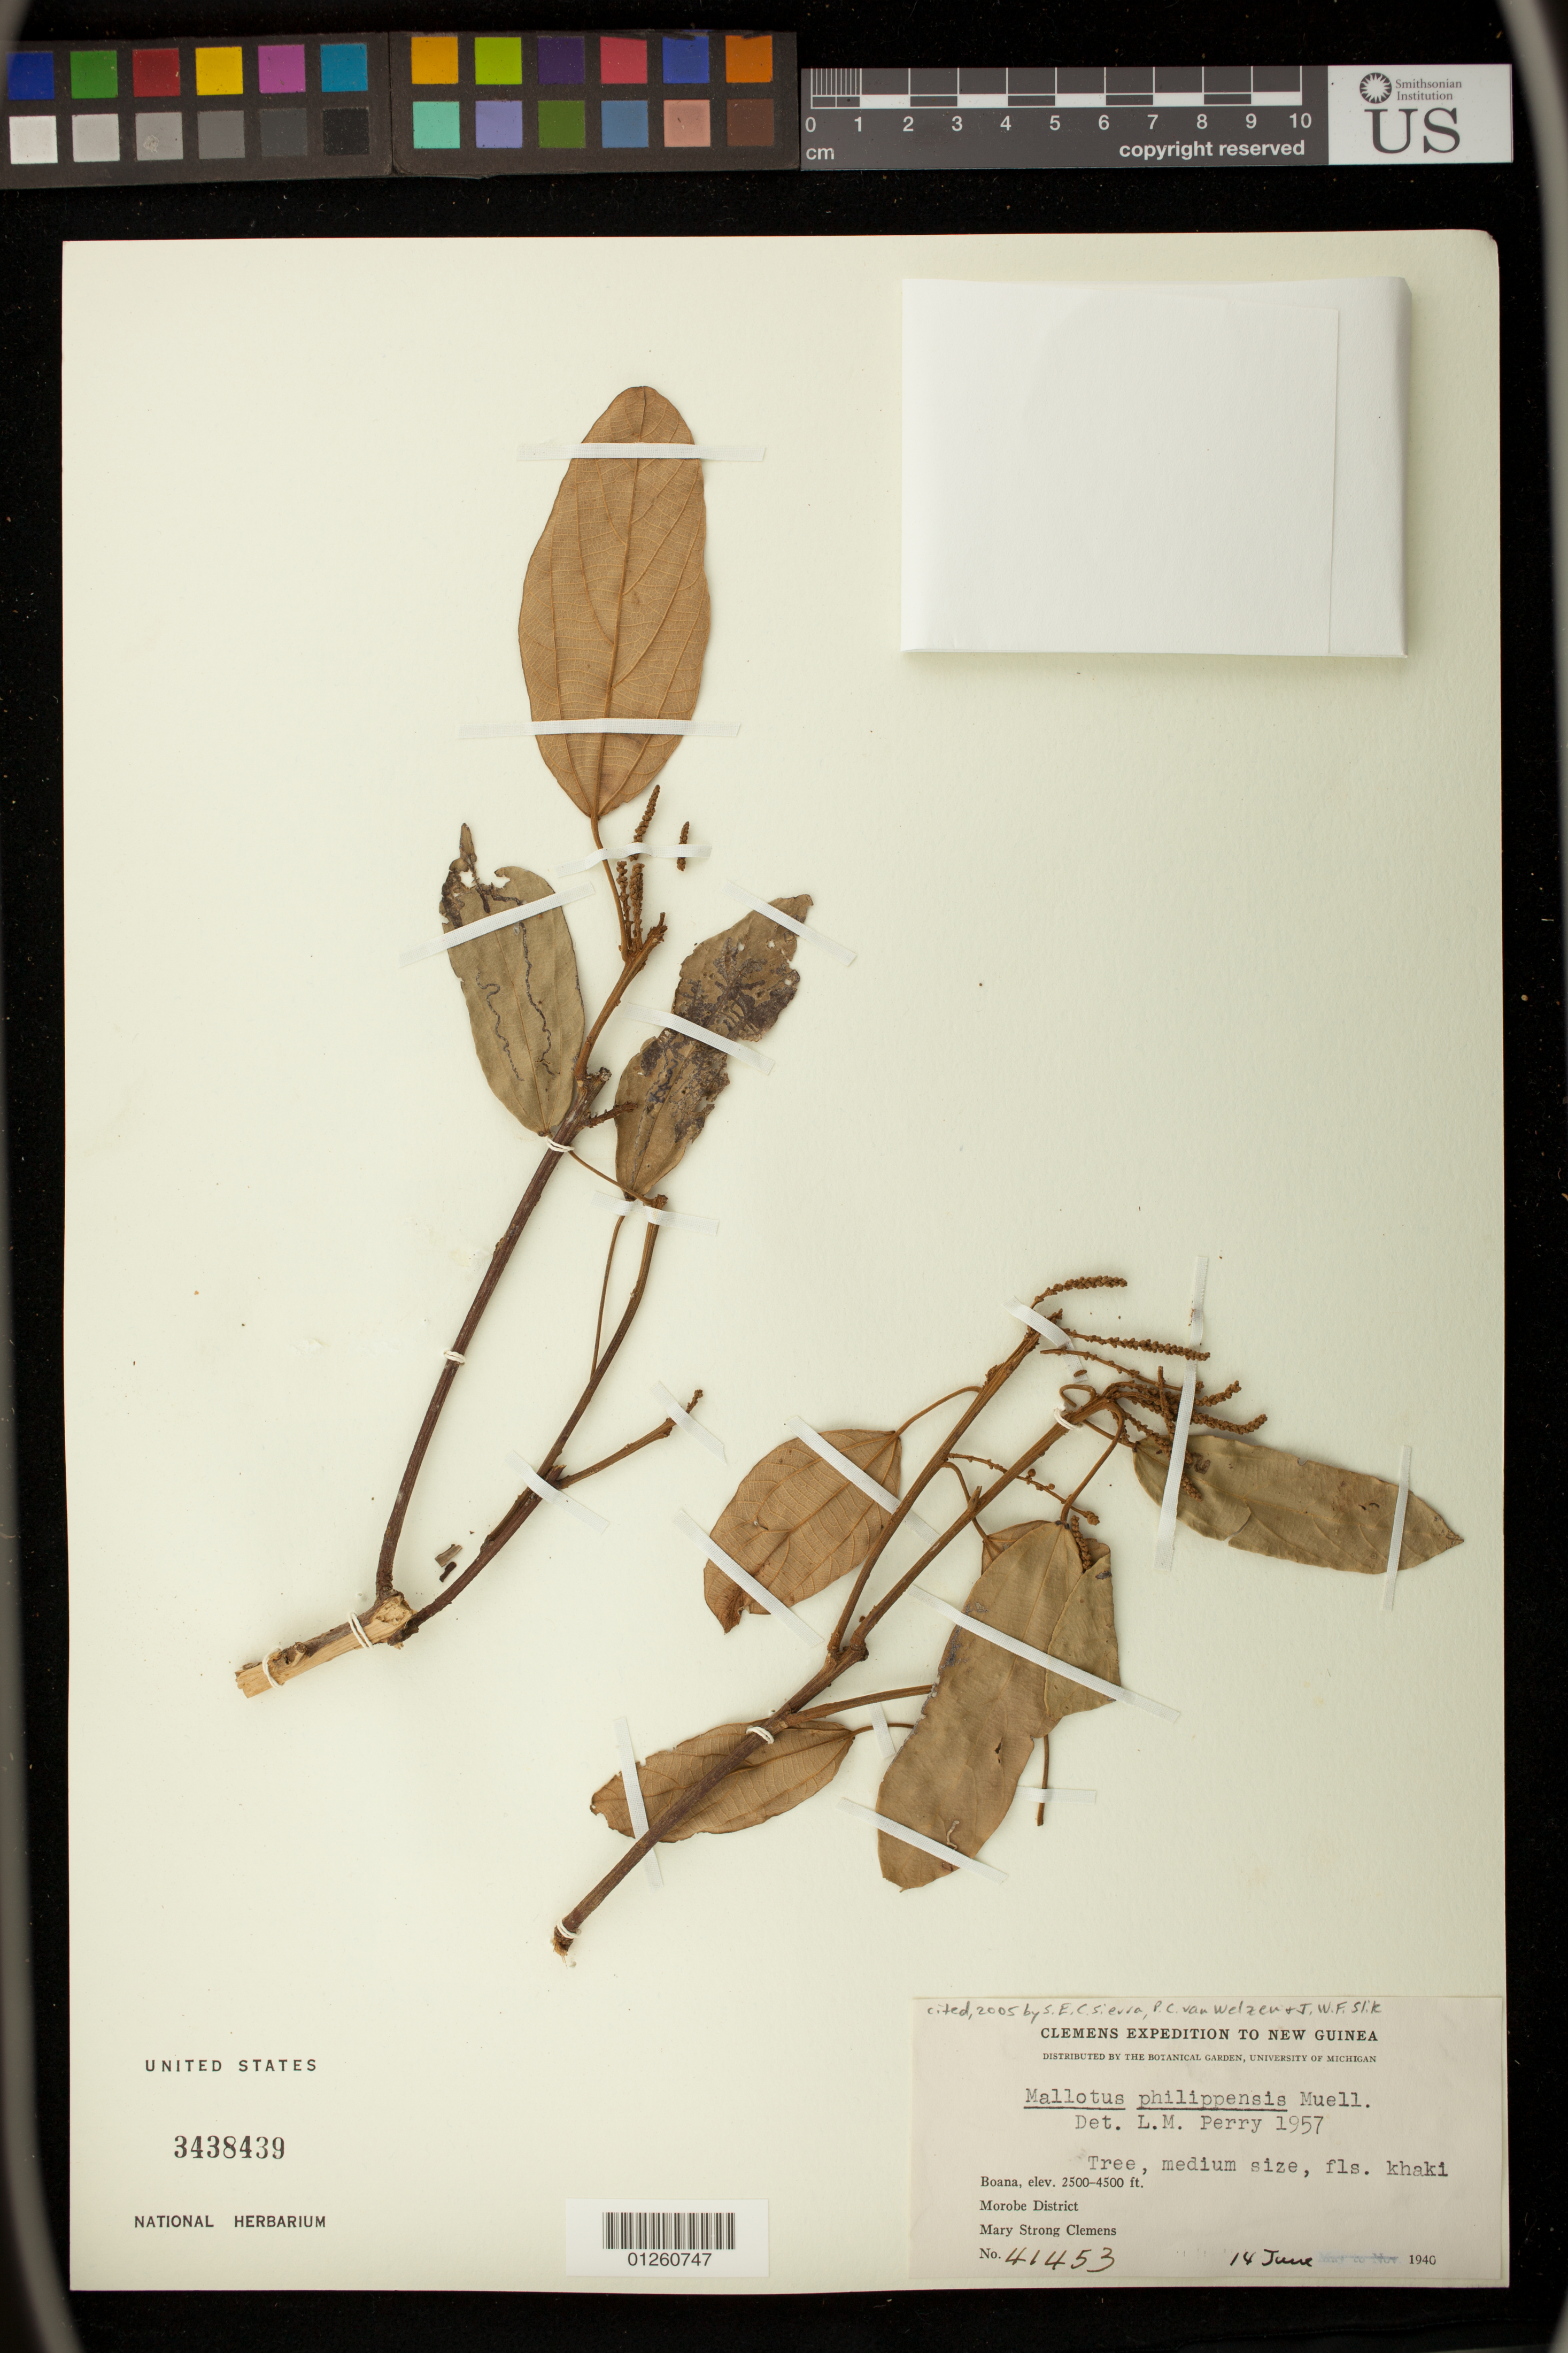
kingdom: Plantae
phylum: Tracheophyta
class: Magnoliopsida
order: Malpighiales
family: Euphorbiaceae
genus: Mallotus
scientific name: Mallotus philippensis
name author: (Lam.) Müll. Arg.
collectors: M. S. Clemens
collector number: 41453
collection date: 1940-06-14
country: Papua New Guinea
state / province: Morobe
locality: Boana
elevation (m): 762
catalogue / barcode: US 3438439